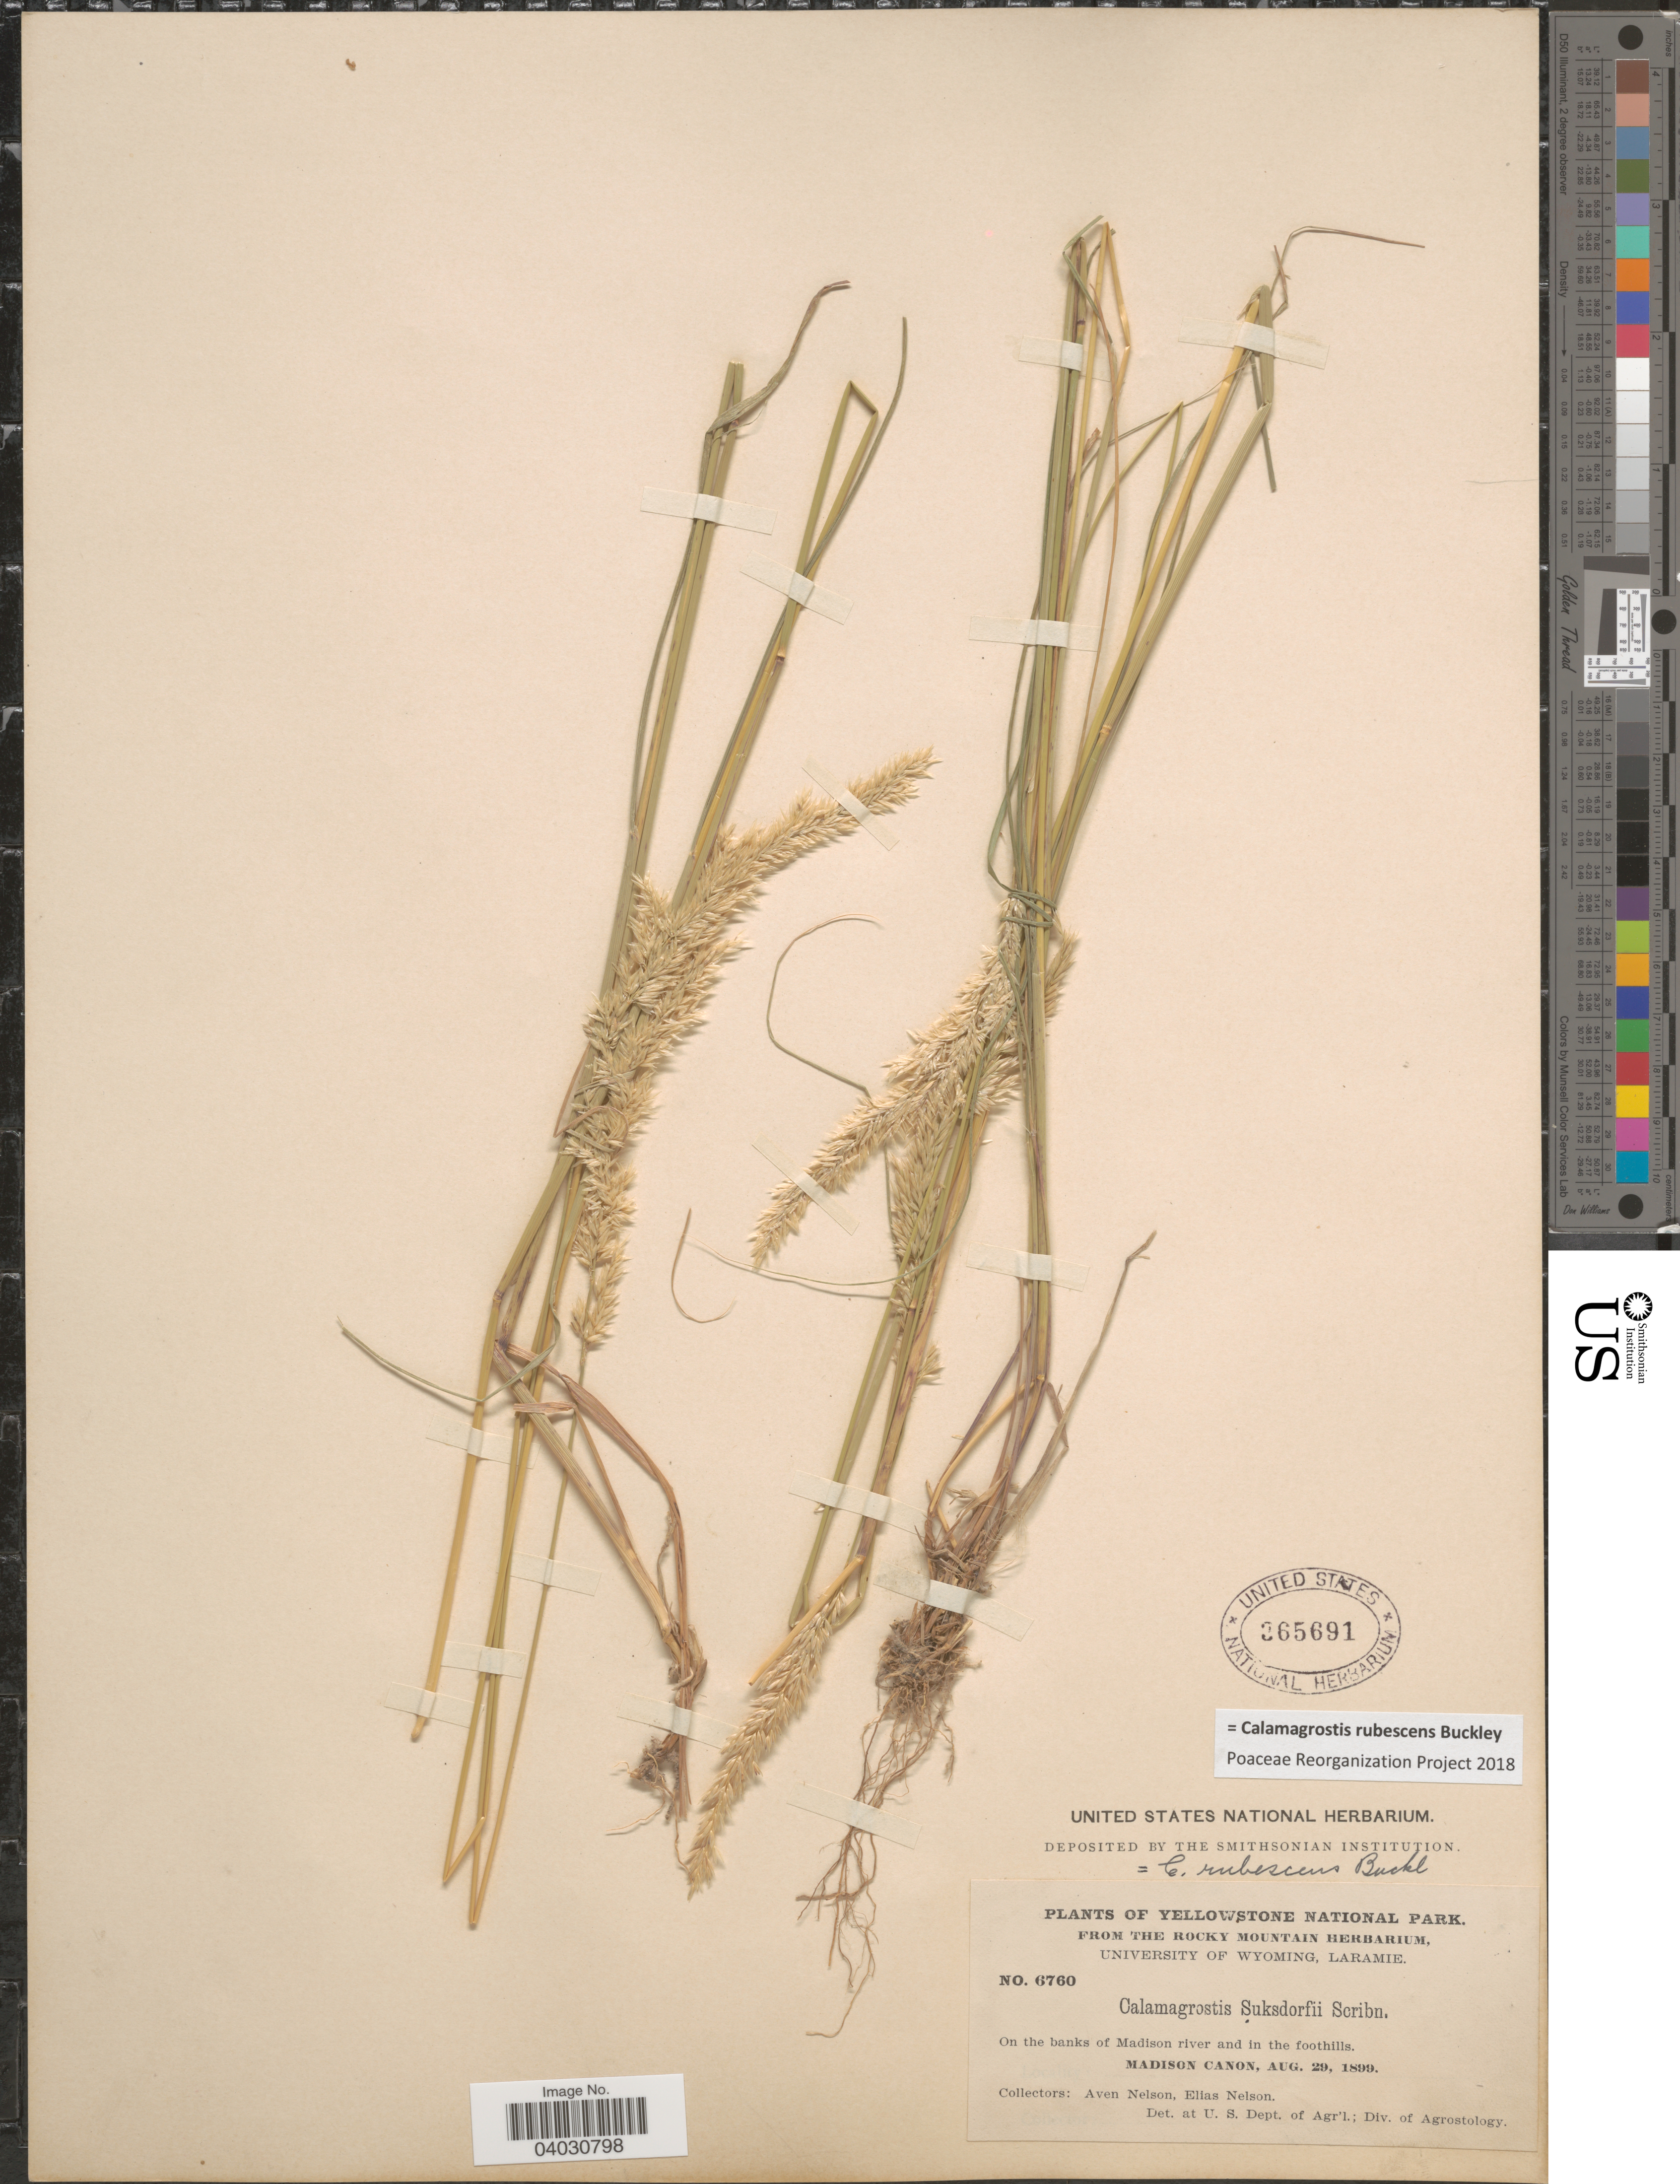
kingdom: Plantae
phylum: Tracheophyta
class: Liliopsida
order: Poales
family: Poaceae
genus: Calamagrostis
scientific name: Calamagrostis rubescens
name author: Buckley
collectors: A. Nelson & E. Nelson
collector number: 6760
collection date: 1899-08-29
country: United States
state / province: Wyoming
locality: On the banks of Madison river and in the foothills.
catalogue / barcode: US 365691